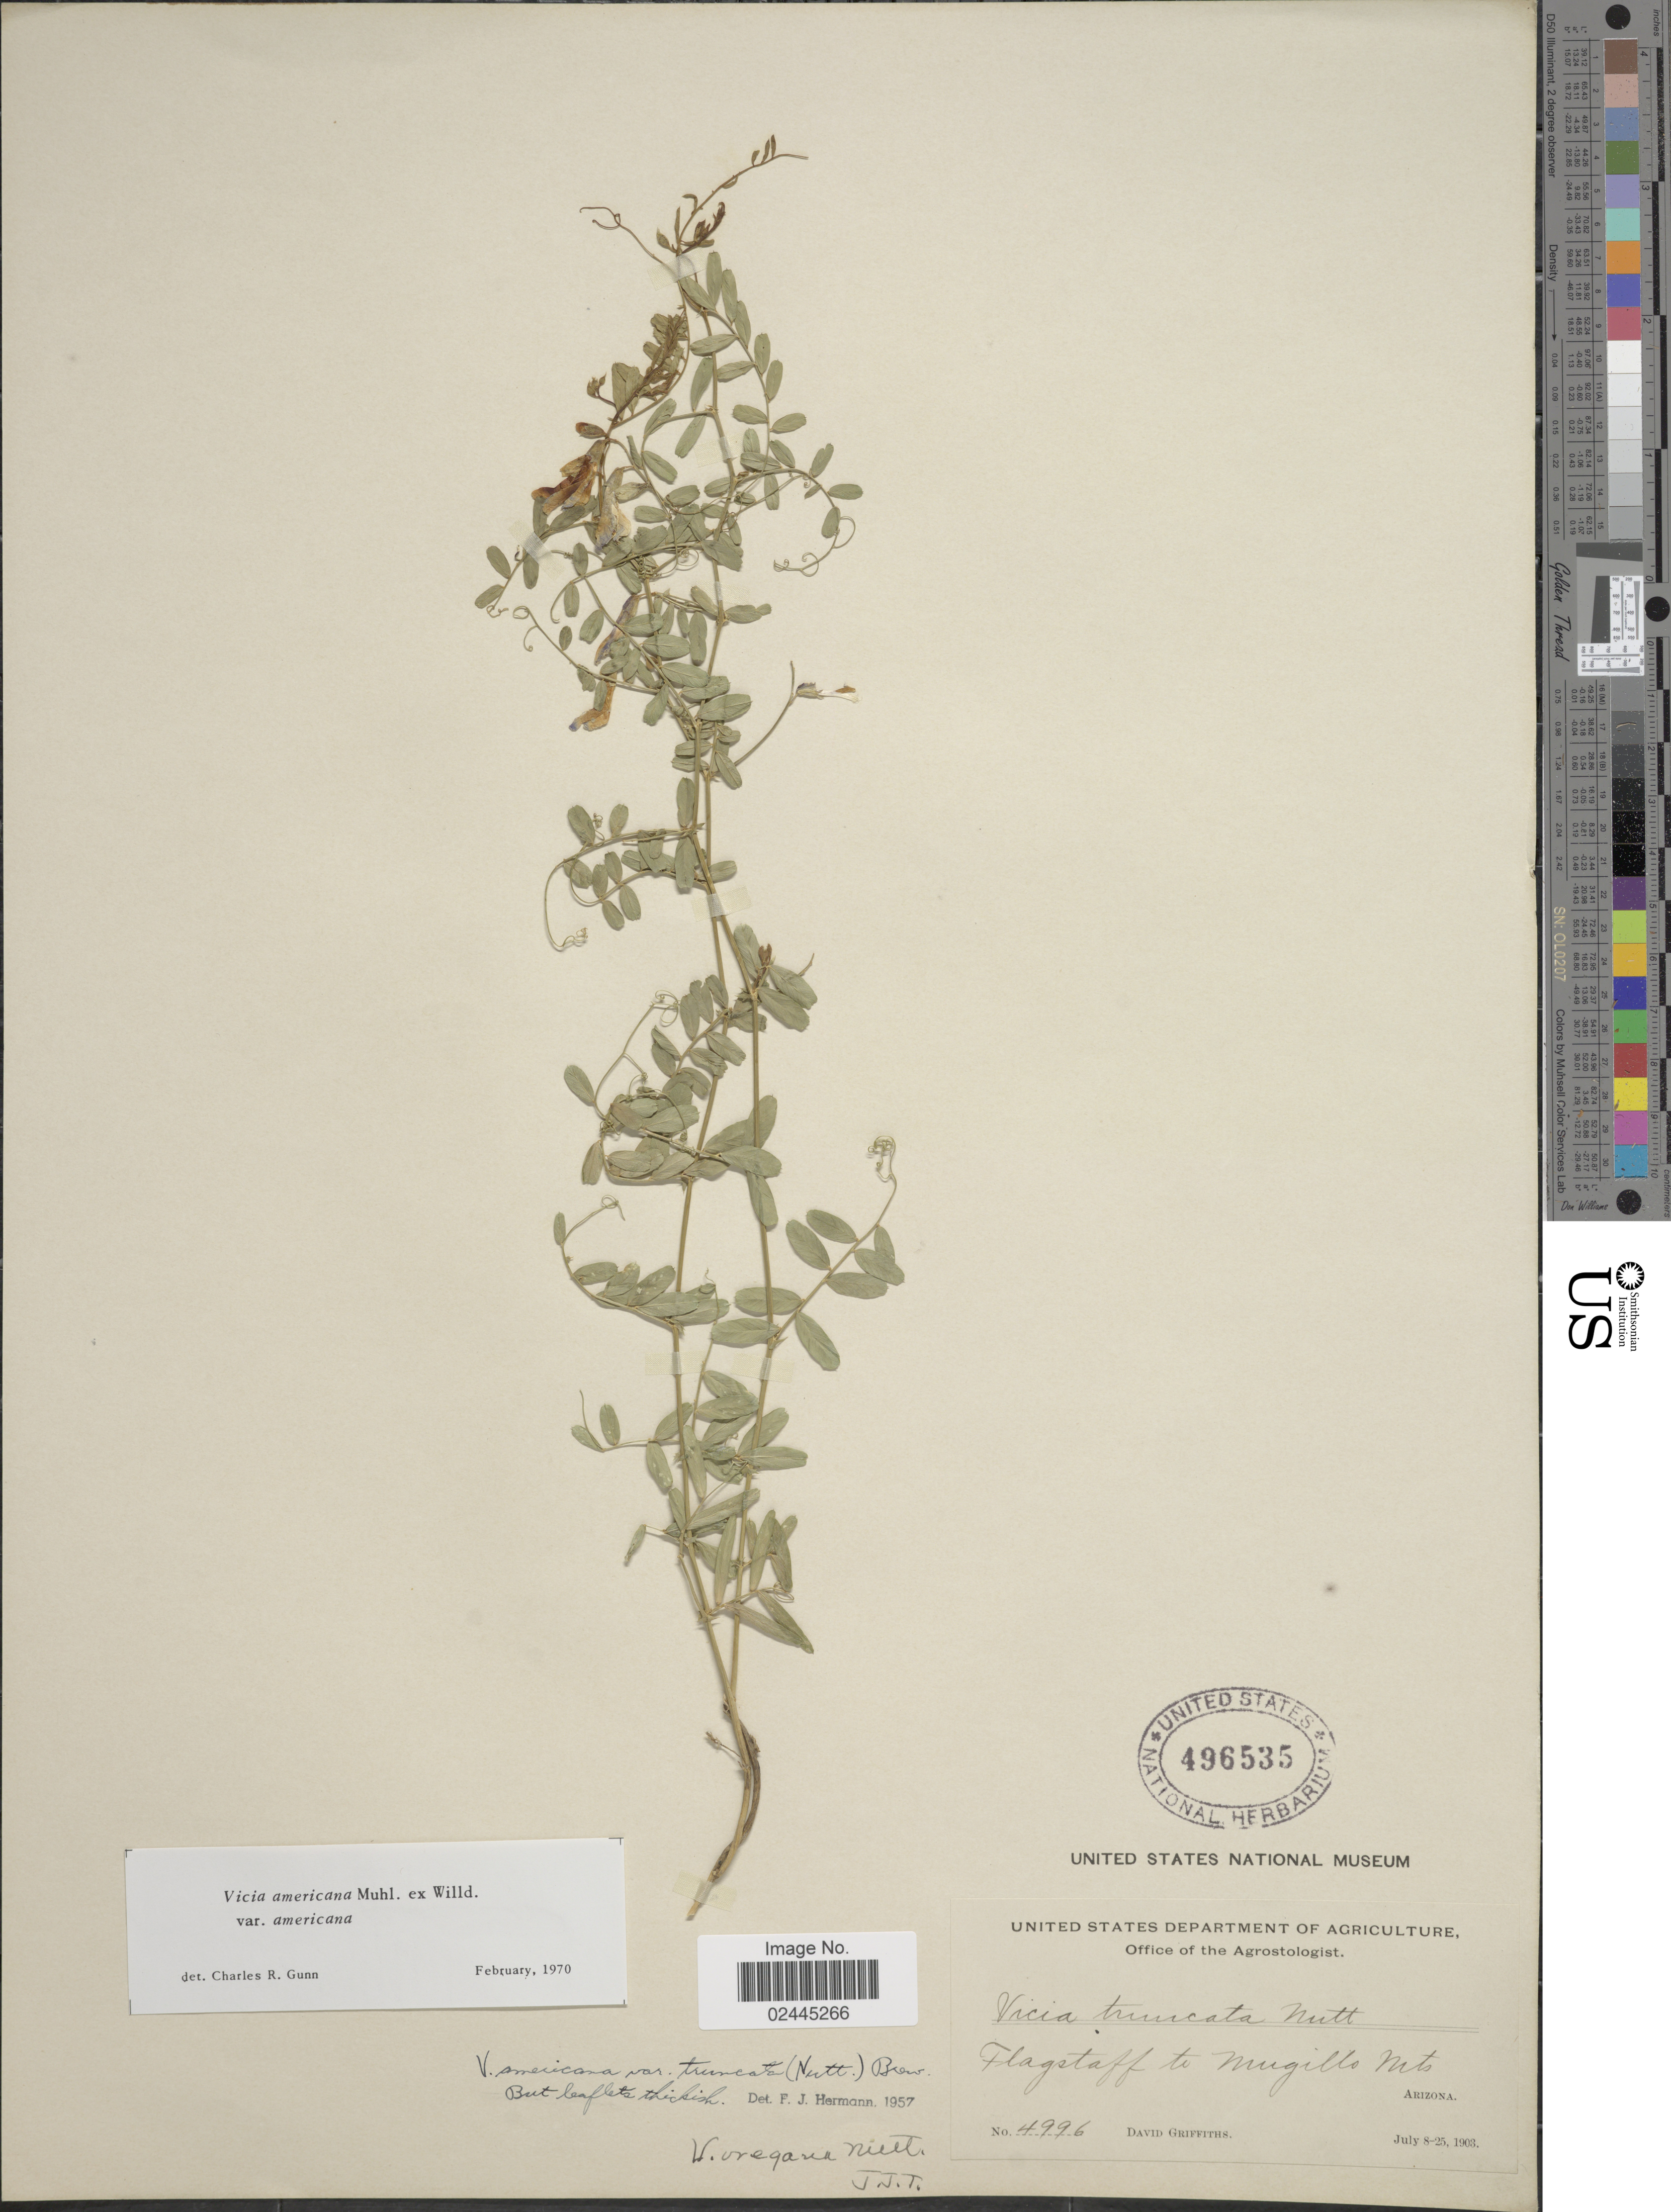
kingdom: Plantae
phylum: Tracheophyta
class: Magnoliopsida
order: Fabales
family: Fabaceae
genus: Vicia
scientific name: Vicia americana var. americana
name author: Muhl. ex Willd.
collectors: D. Griffiths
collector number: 4996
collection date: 1903-07-08/1903-07-25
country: United States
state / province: Arizona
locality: Flagstaff to Mugillo Mts.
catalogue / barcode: US 496535